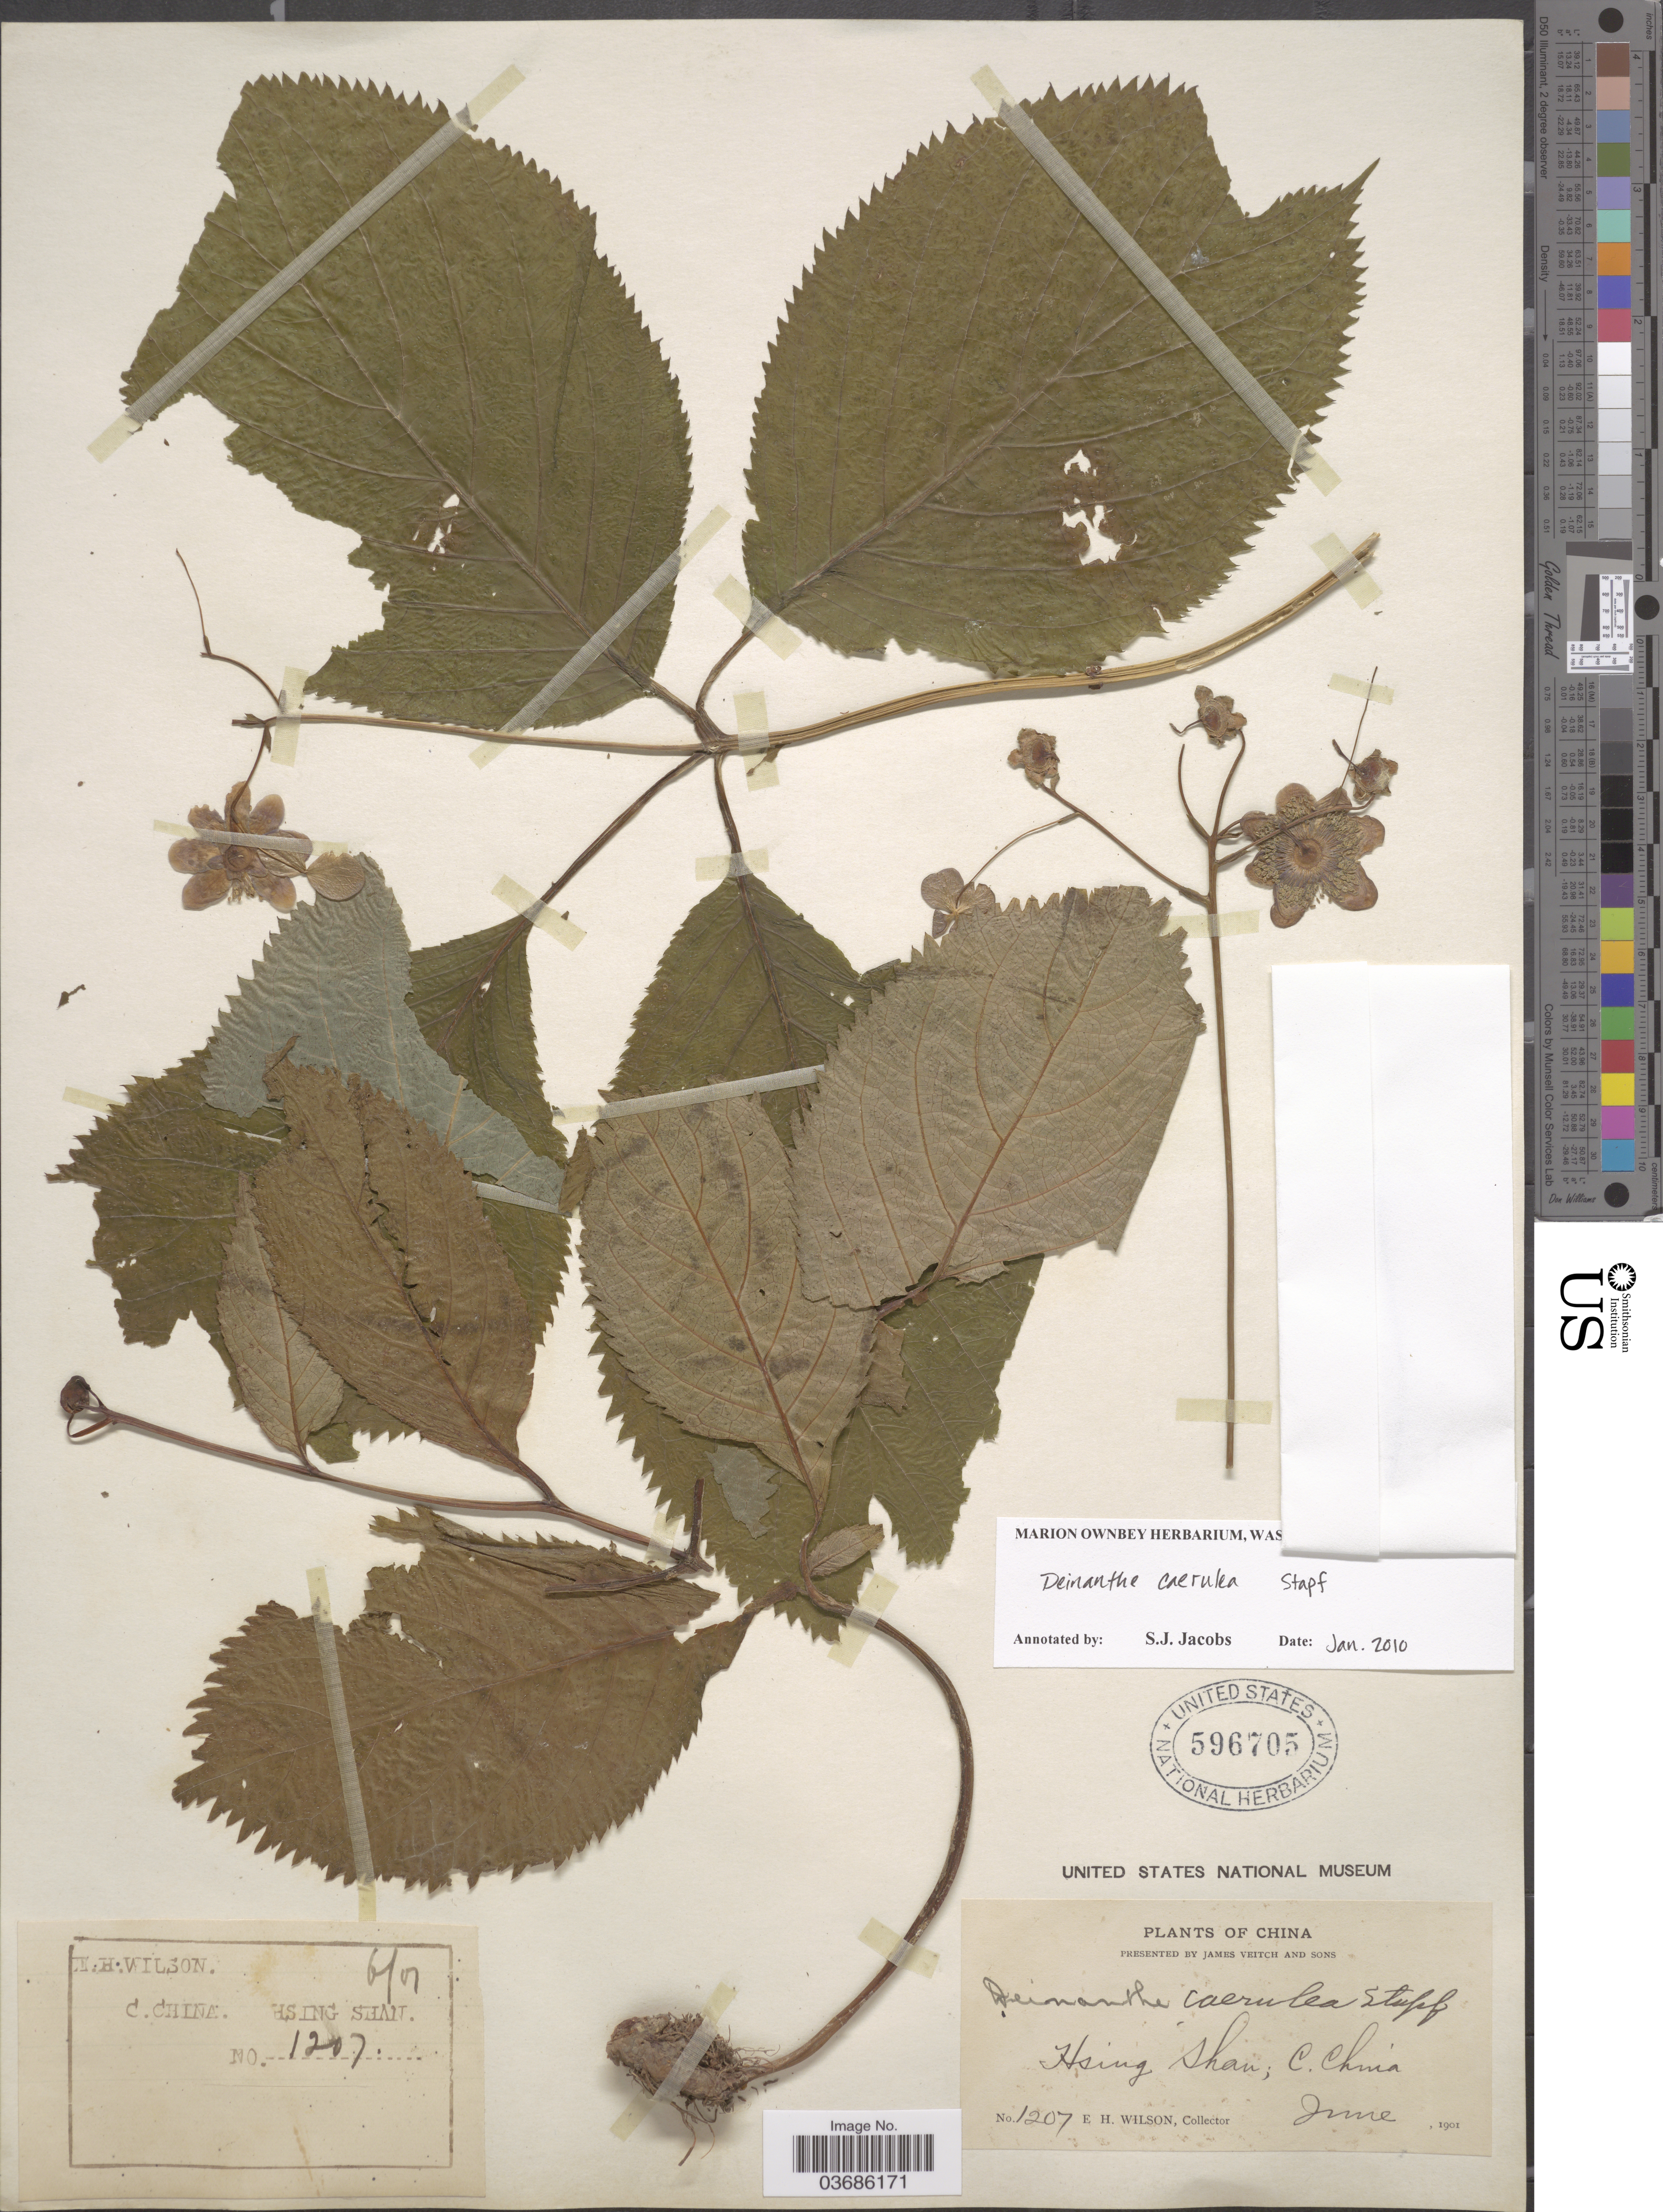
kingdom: Plantae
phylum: Tracheophyta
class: Magnoliopsida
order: Cornales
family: Hydrangeaceae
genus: Hydrangea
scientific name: Hydrangea caerulea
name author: (Stapf) Y. De Smet & C. Granados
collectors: E. Wilson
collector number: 1207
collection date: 1901-06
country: China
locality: Hsing Shan; C. China.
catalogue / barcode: US 596705